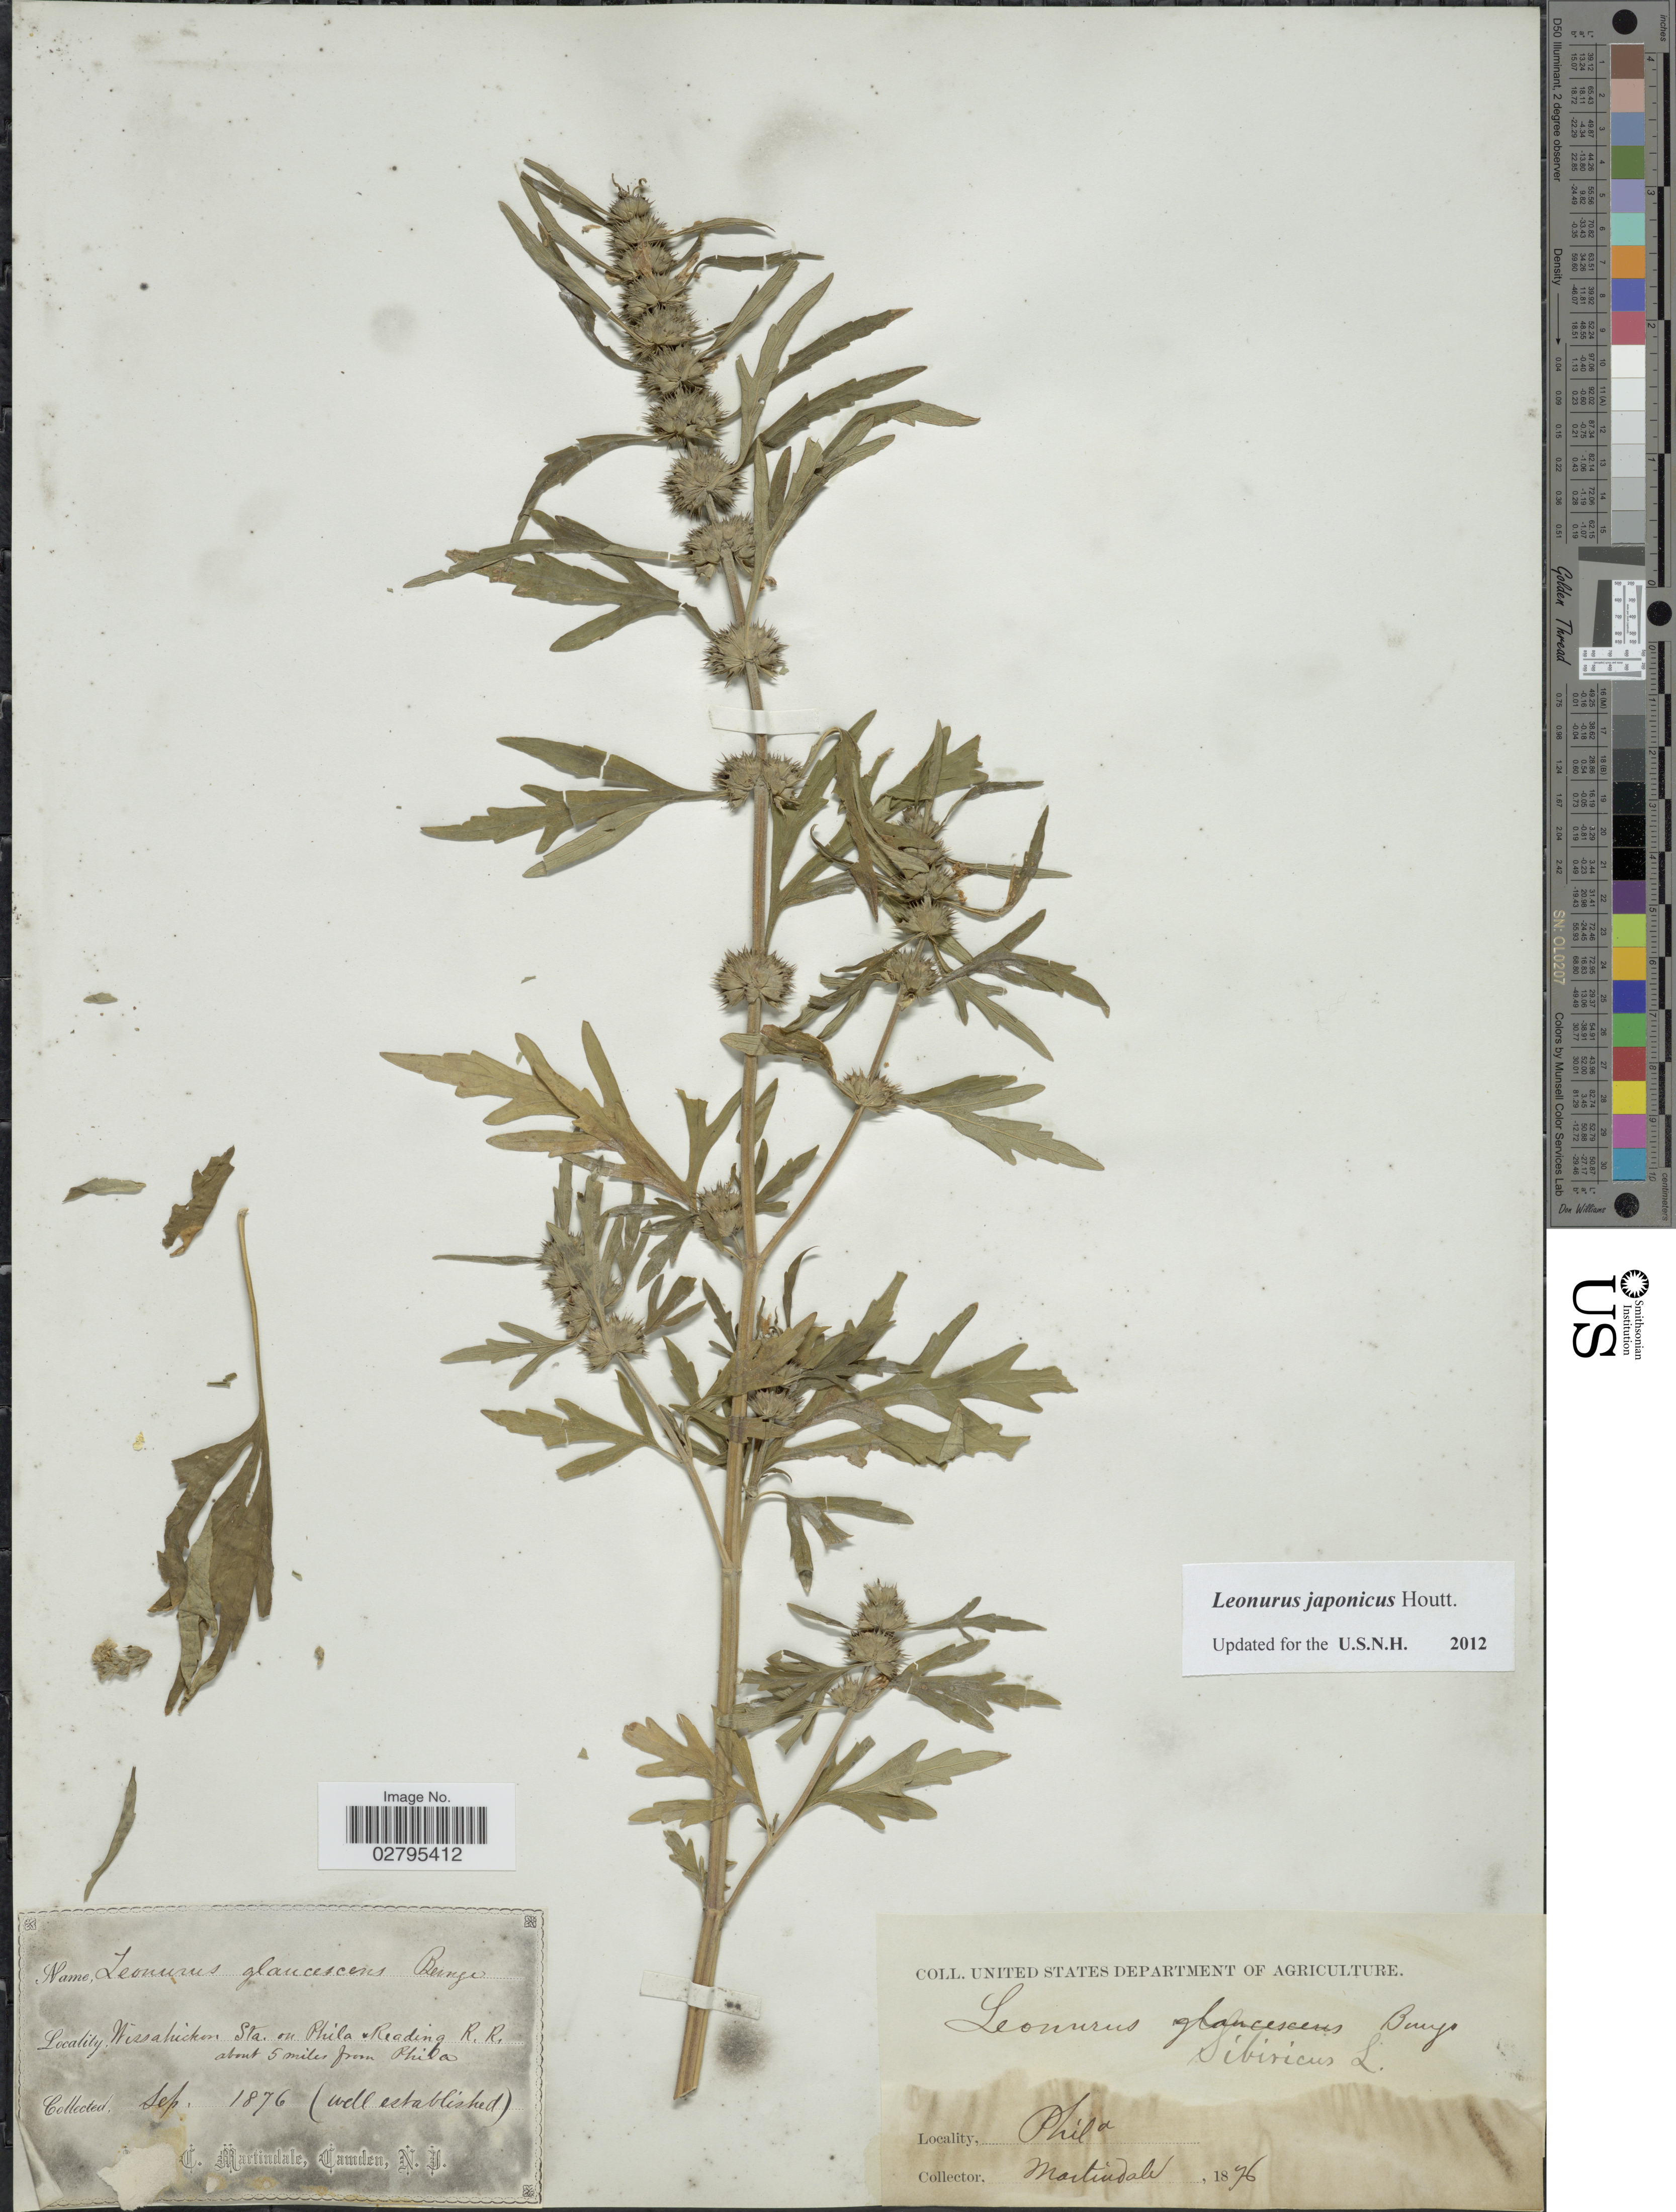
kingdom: Plantae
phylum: Tracheophyta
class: Magnoliopsida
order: Lamiales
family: Lamiaceae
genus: Leonurus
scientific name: Leonurus japonicus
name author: Houtt.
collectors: I. C. Martindale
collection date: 1876-09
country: United States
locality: Phila, Nissahicker, Sta. on Phila Reading R.R. about 5 miles from Phila.